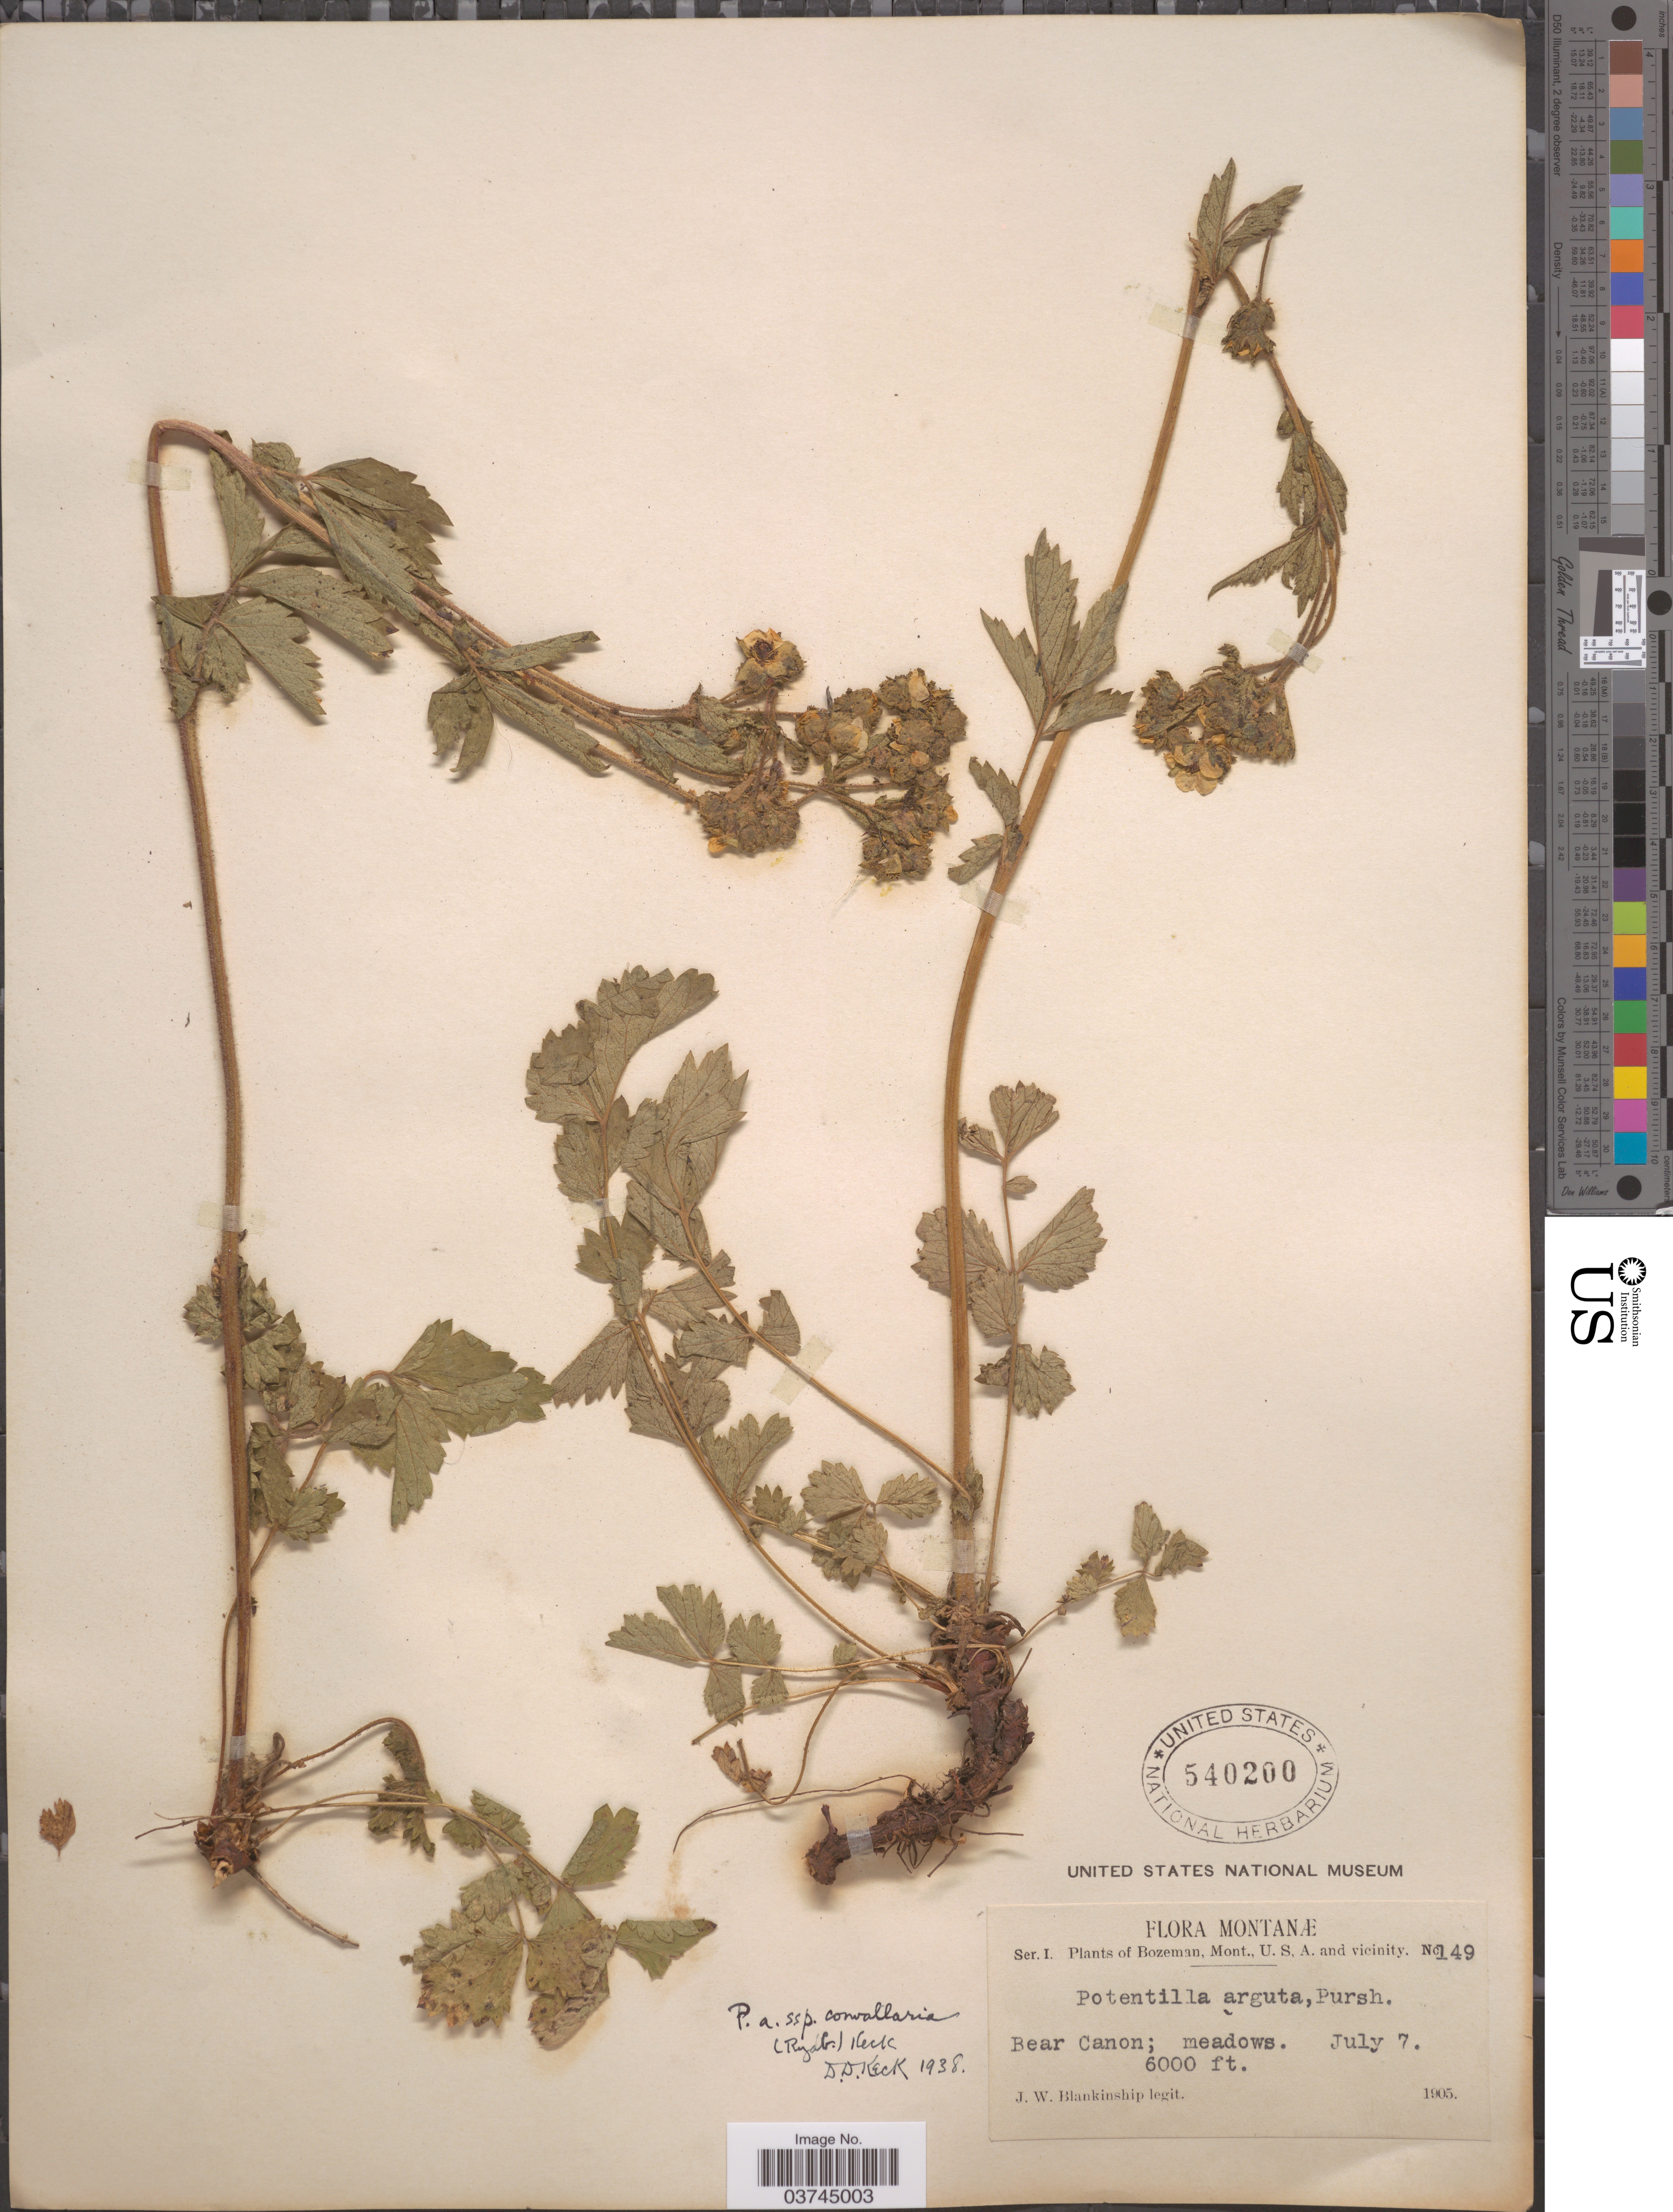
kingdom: Plantae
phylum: Tracheophyta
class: Magnoliopsida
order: Rosales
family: Rosaceae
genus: Drymocallis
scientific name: Drymocallis convallaria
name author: (Rydb.) Rydb.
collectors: J. W. Blankinship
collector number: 149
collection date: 1905-07-07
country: United States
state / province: Montana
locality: Bozeman and vicinity. Bear Canon.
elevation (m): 1829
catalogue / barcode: US 540200